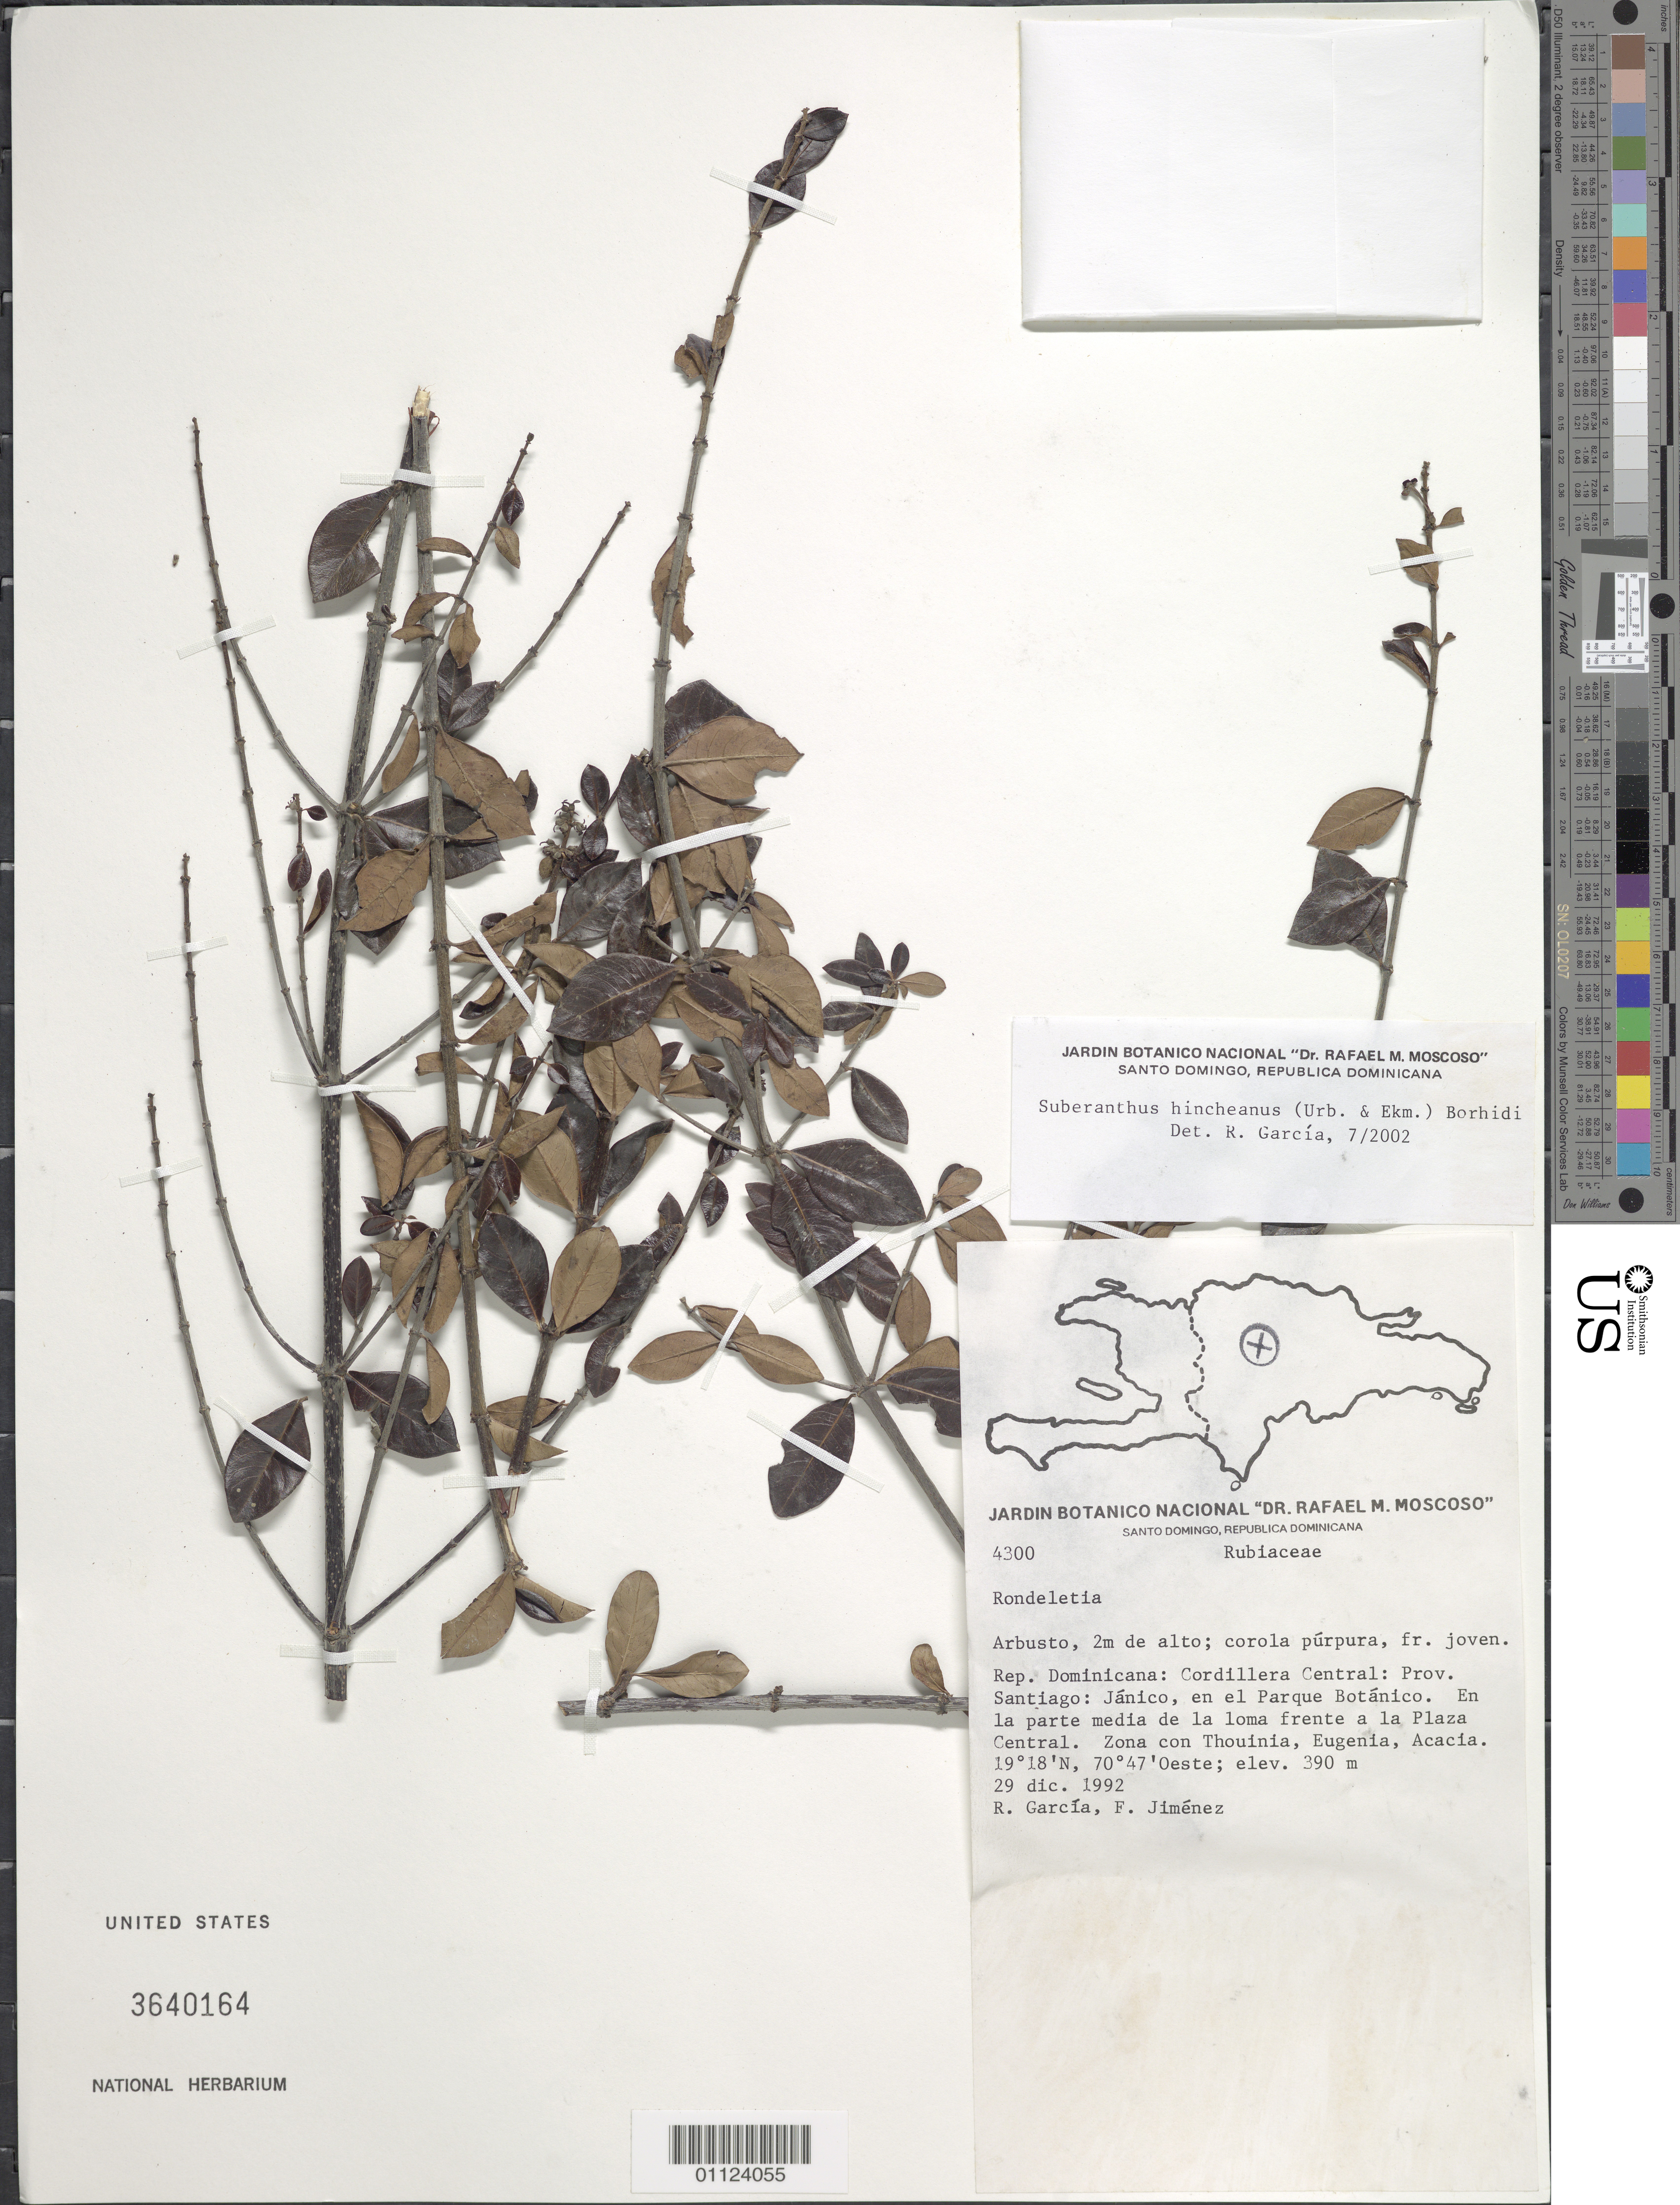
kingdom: Plantae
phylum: Tracheophyta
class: Magnoliopsida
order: Gentianales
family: Rubiaceae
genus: Suberanthus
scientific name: Suberanthus hincheanus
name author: (Urb. & Ekman) Borhidi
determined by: García, R. G.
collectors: R. G. García & F. Jiménez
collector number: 4300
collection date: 1992-12-29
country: Dominican Republic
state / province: Santiago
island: Hispaniola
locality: Cordillera Central, Jánico, en el Parque Botánico, en la parte media de la loma frente a la Plaza Central.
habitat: Zona con Thouinia, Eugenia, Acacia.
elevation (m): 390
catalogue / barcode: US 3640164